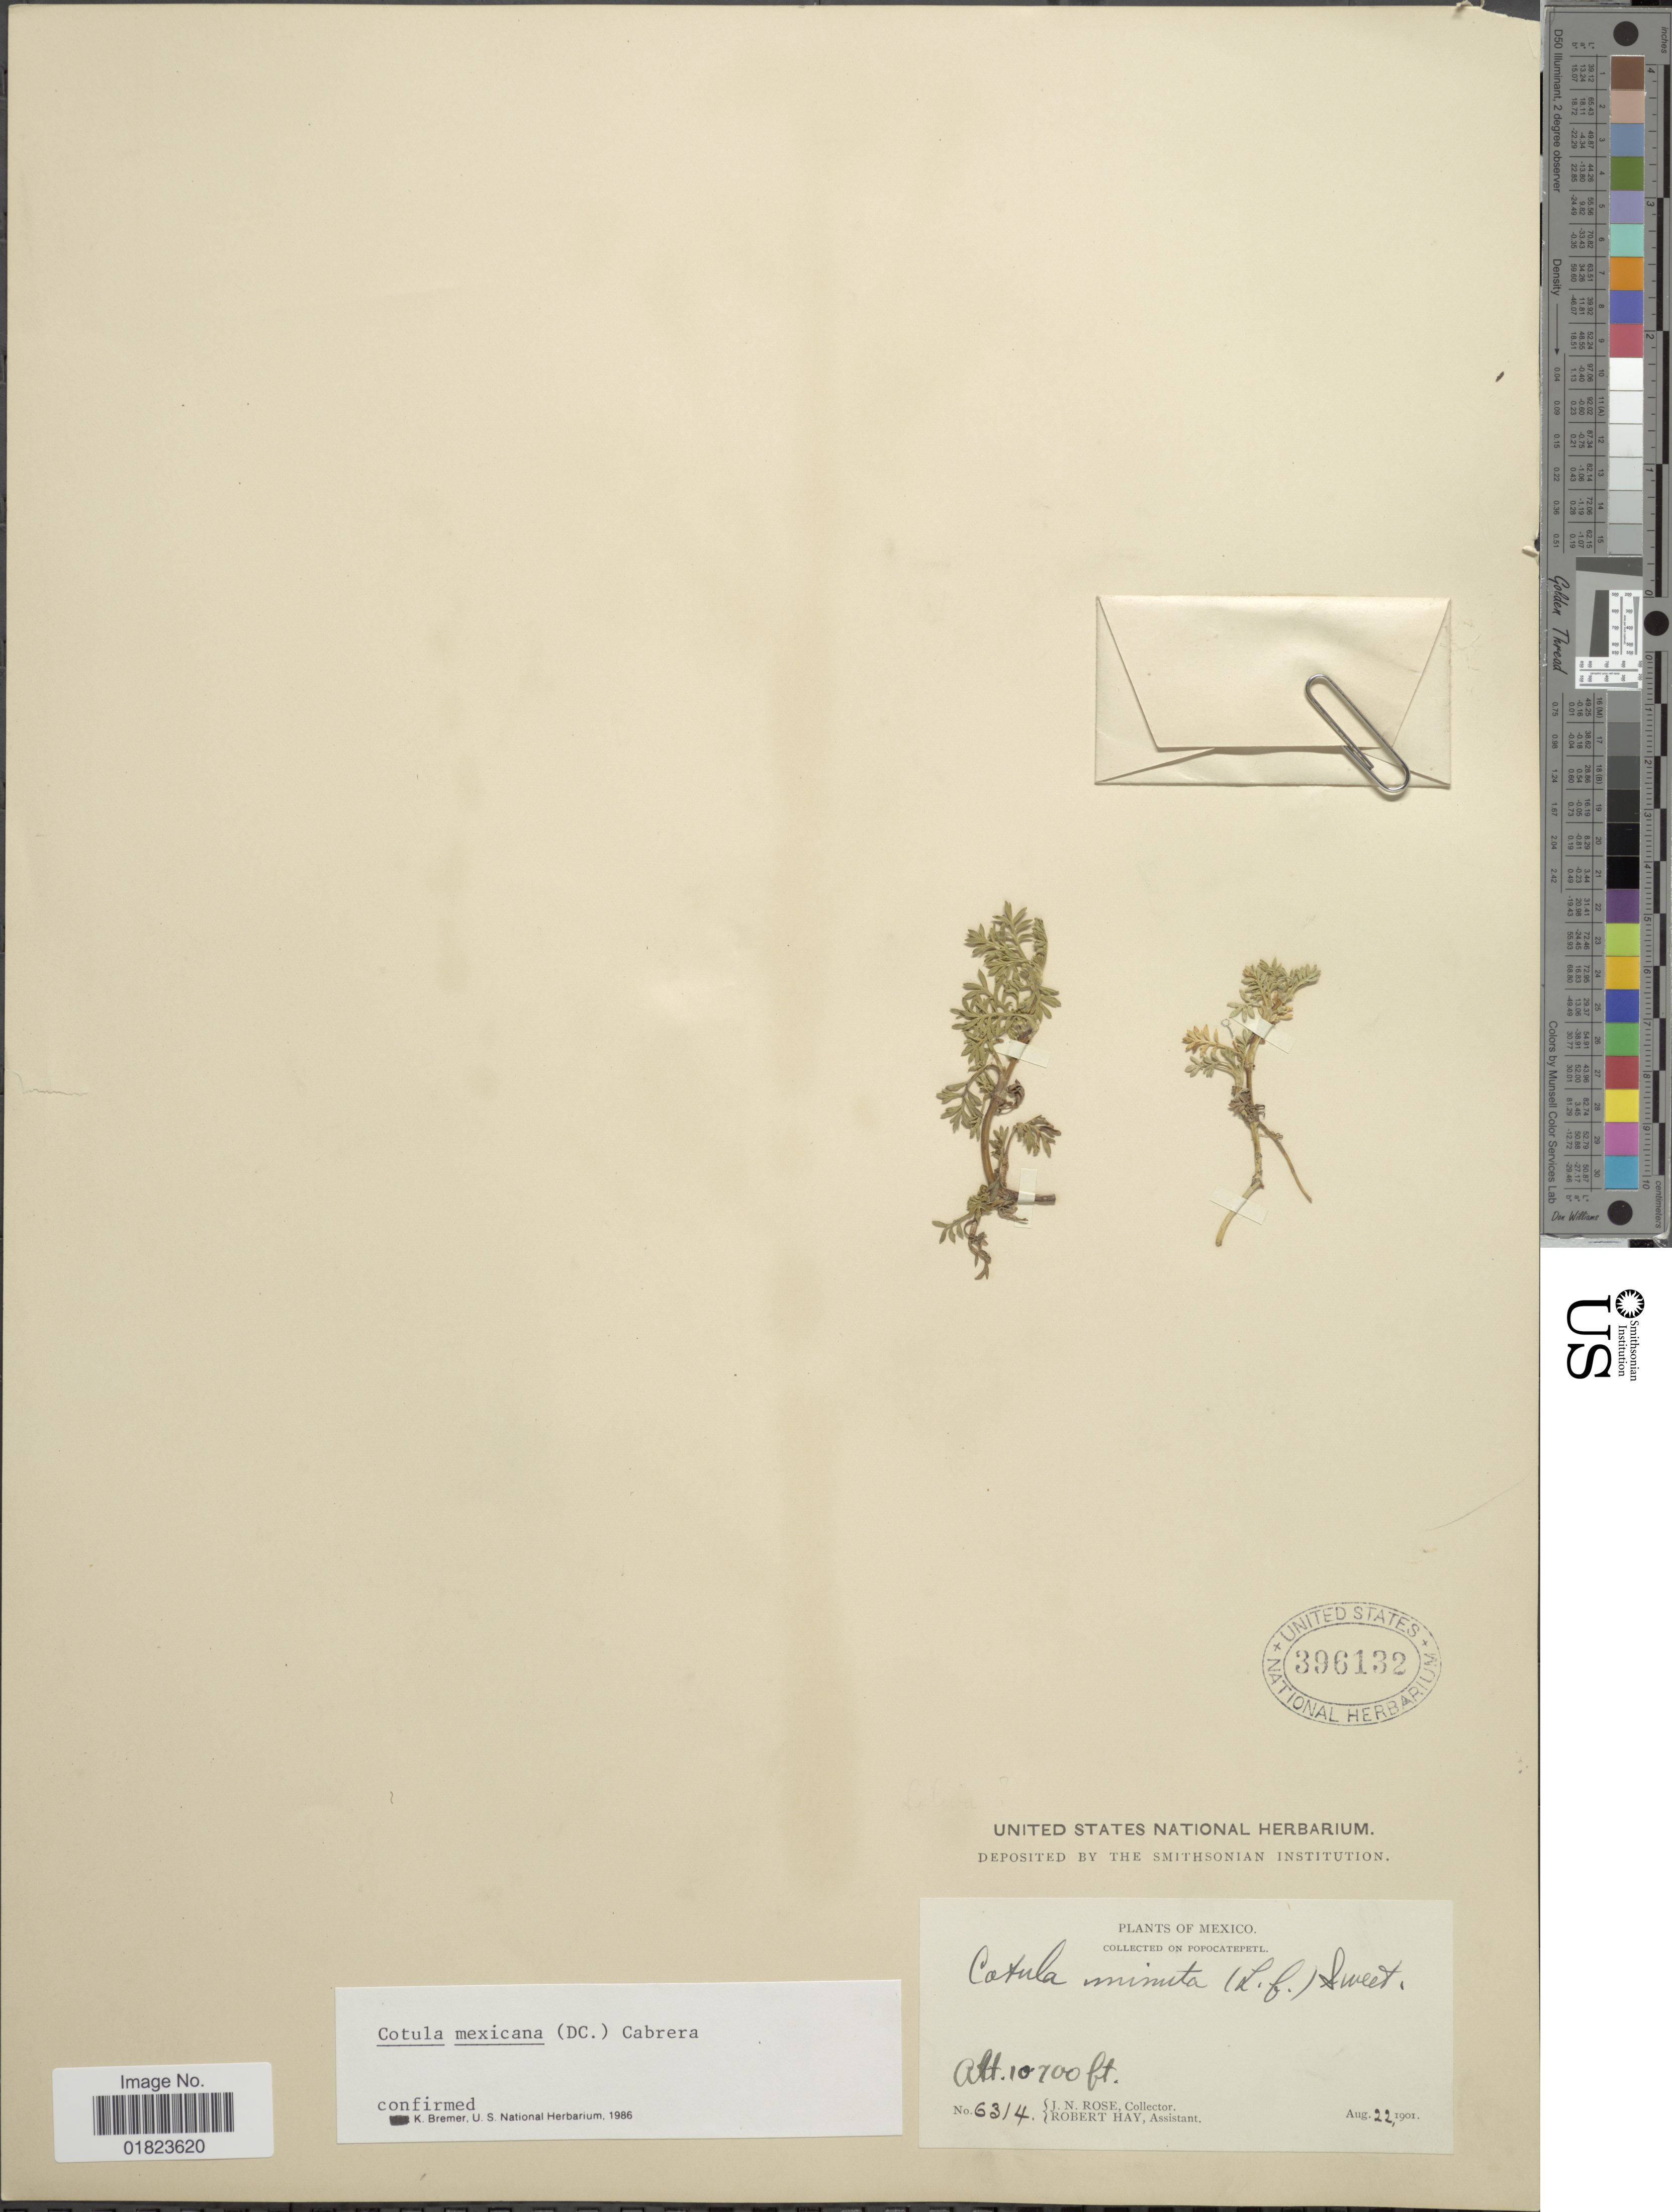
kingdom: Plantae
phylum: Tracheophyta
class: Magnoliopsida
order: Asterales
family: Asteraceae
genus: Cotula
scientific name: Cotula mexicana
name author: (DC.) Cabrera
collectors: J. N. Rose & R. Hay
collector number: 6314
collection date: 1901-08-22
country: Mexico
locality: Mexico, Popocatepetl.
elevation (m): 3261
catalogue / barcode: US 396132